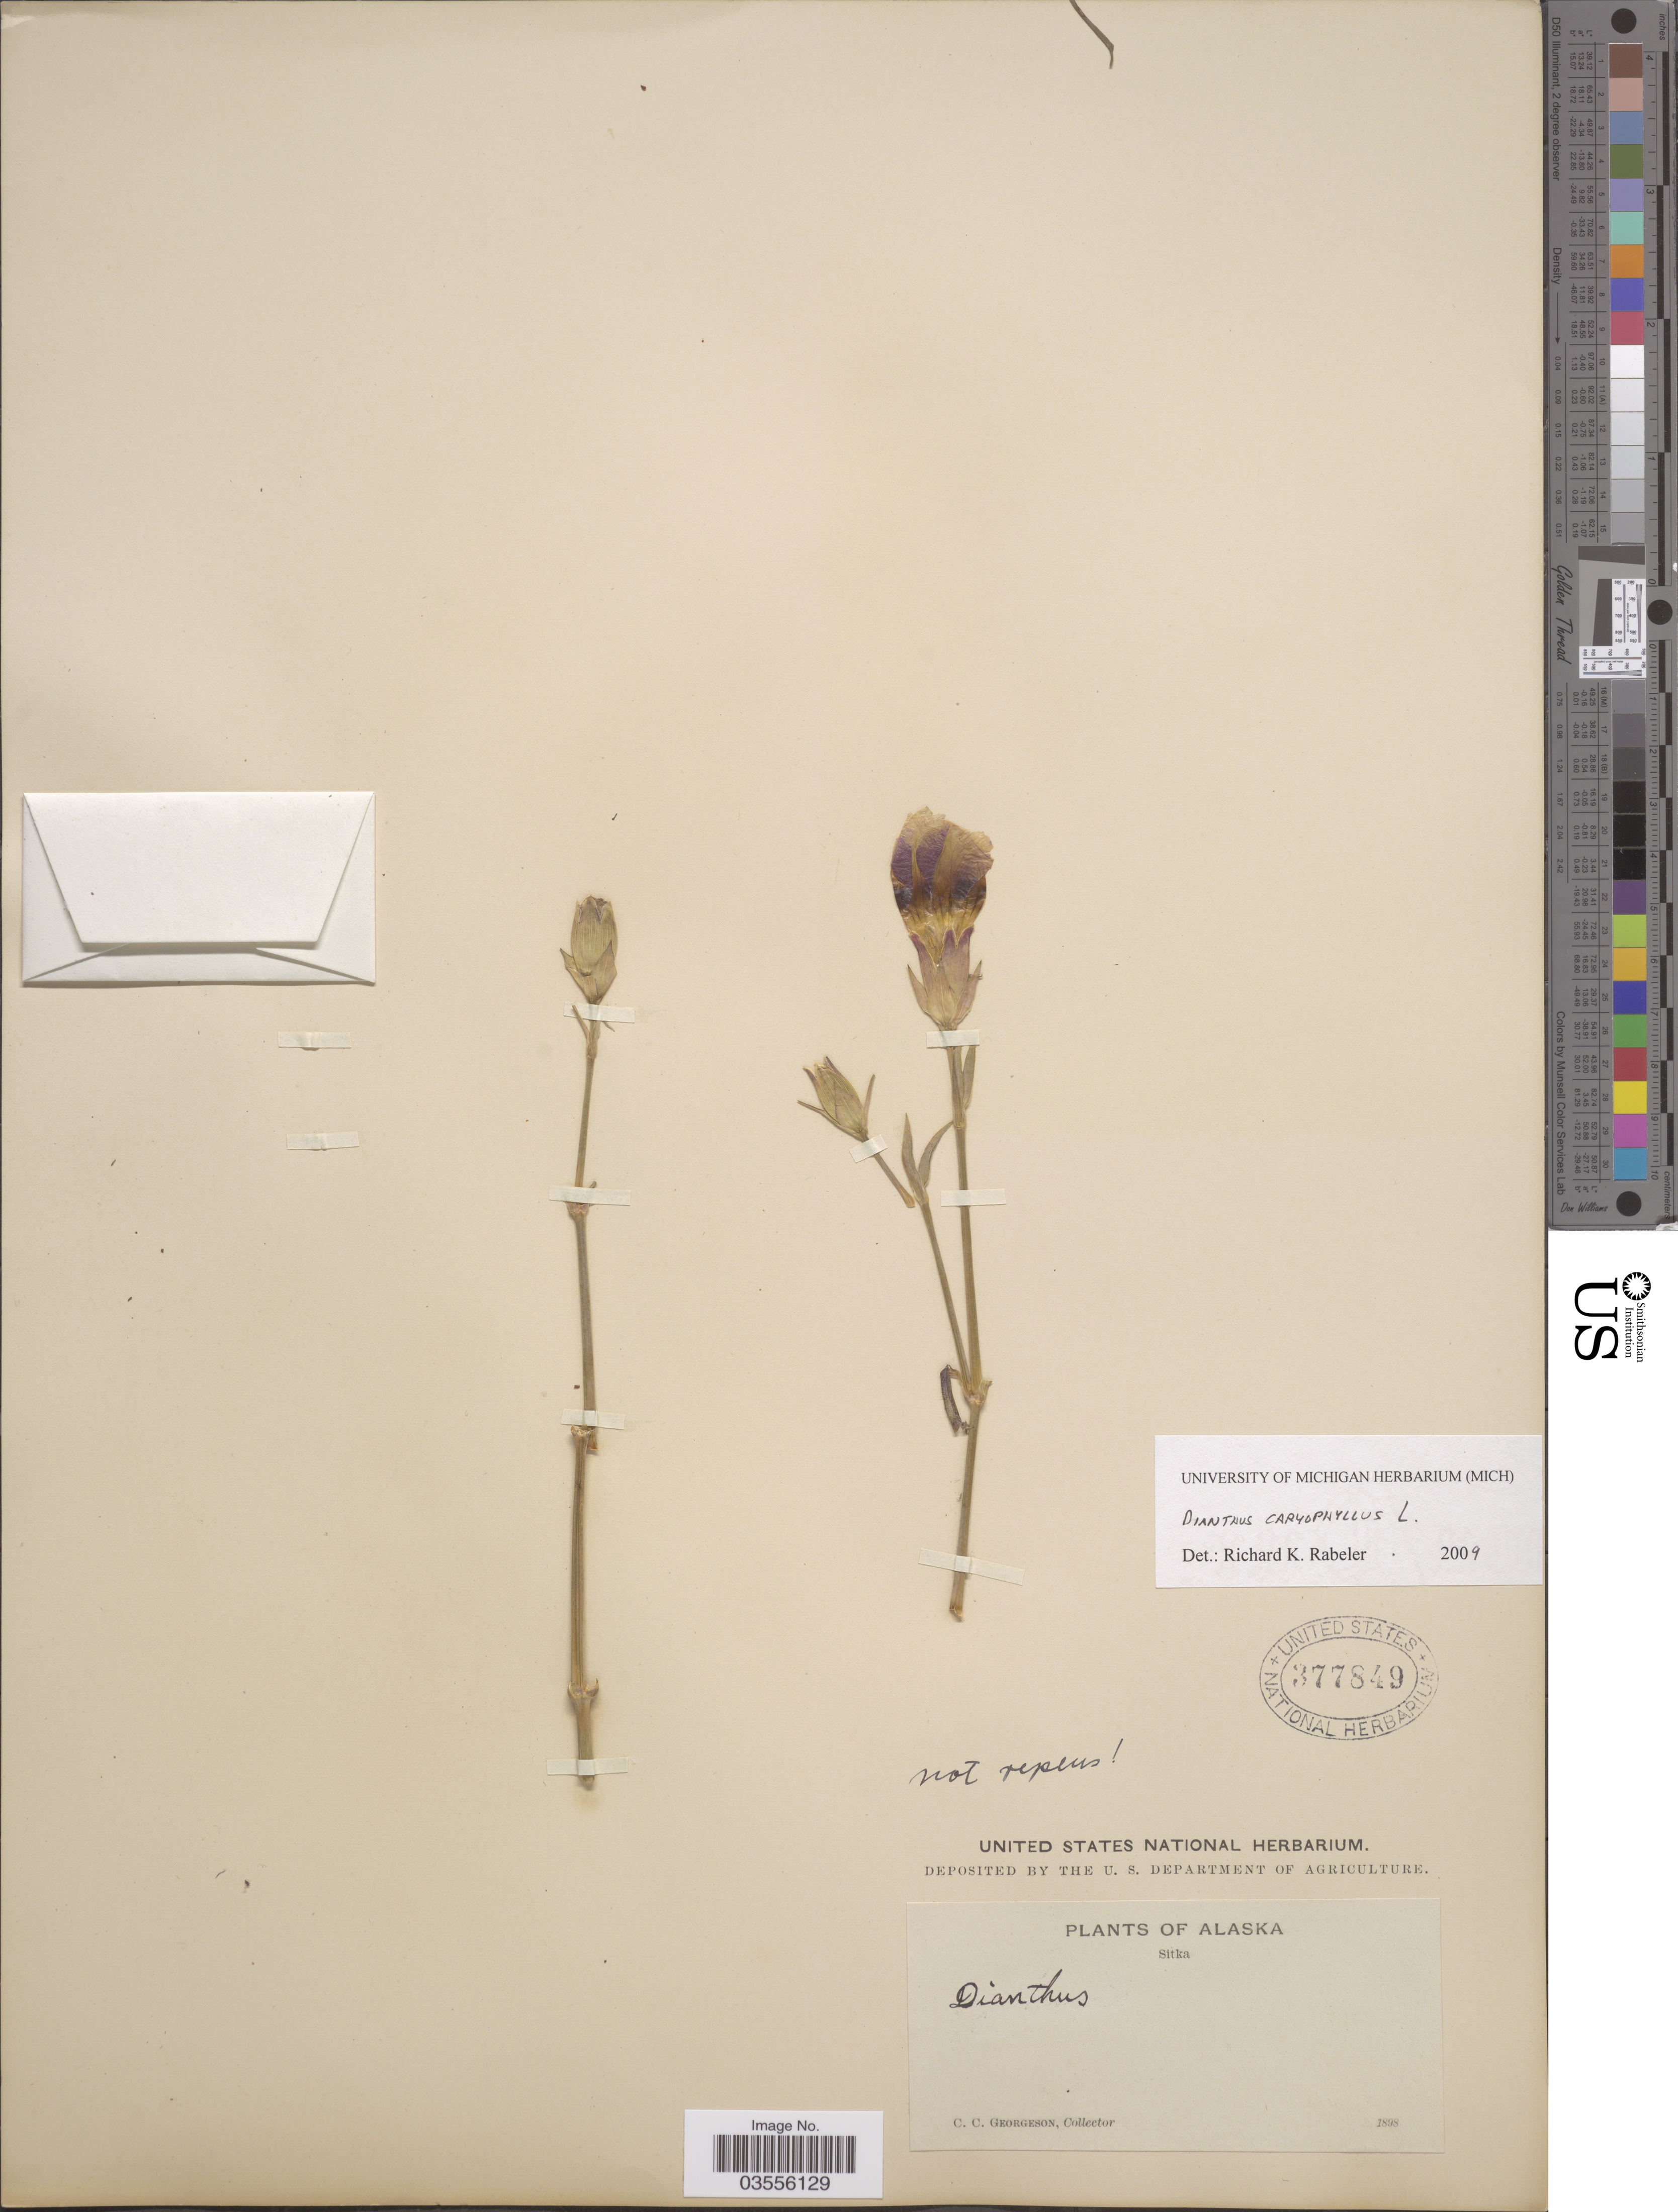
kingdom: Plantae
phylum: Tracheophyta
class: Magnoliopsida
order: Caryophyllales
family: Caryophyllaceae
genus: Dianthus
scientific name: Dianthus caryophyllus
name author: L.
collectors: C. Georgeson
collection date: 1898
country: United States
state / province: Alaska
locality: Sitka.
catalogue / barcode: US 37849